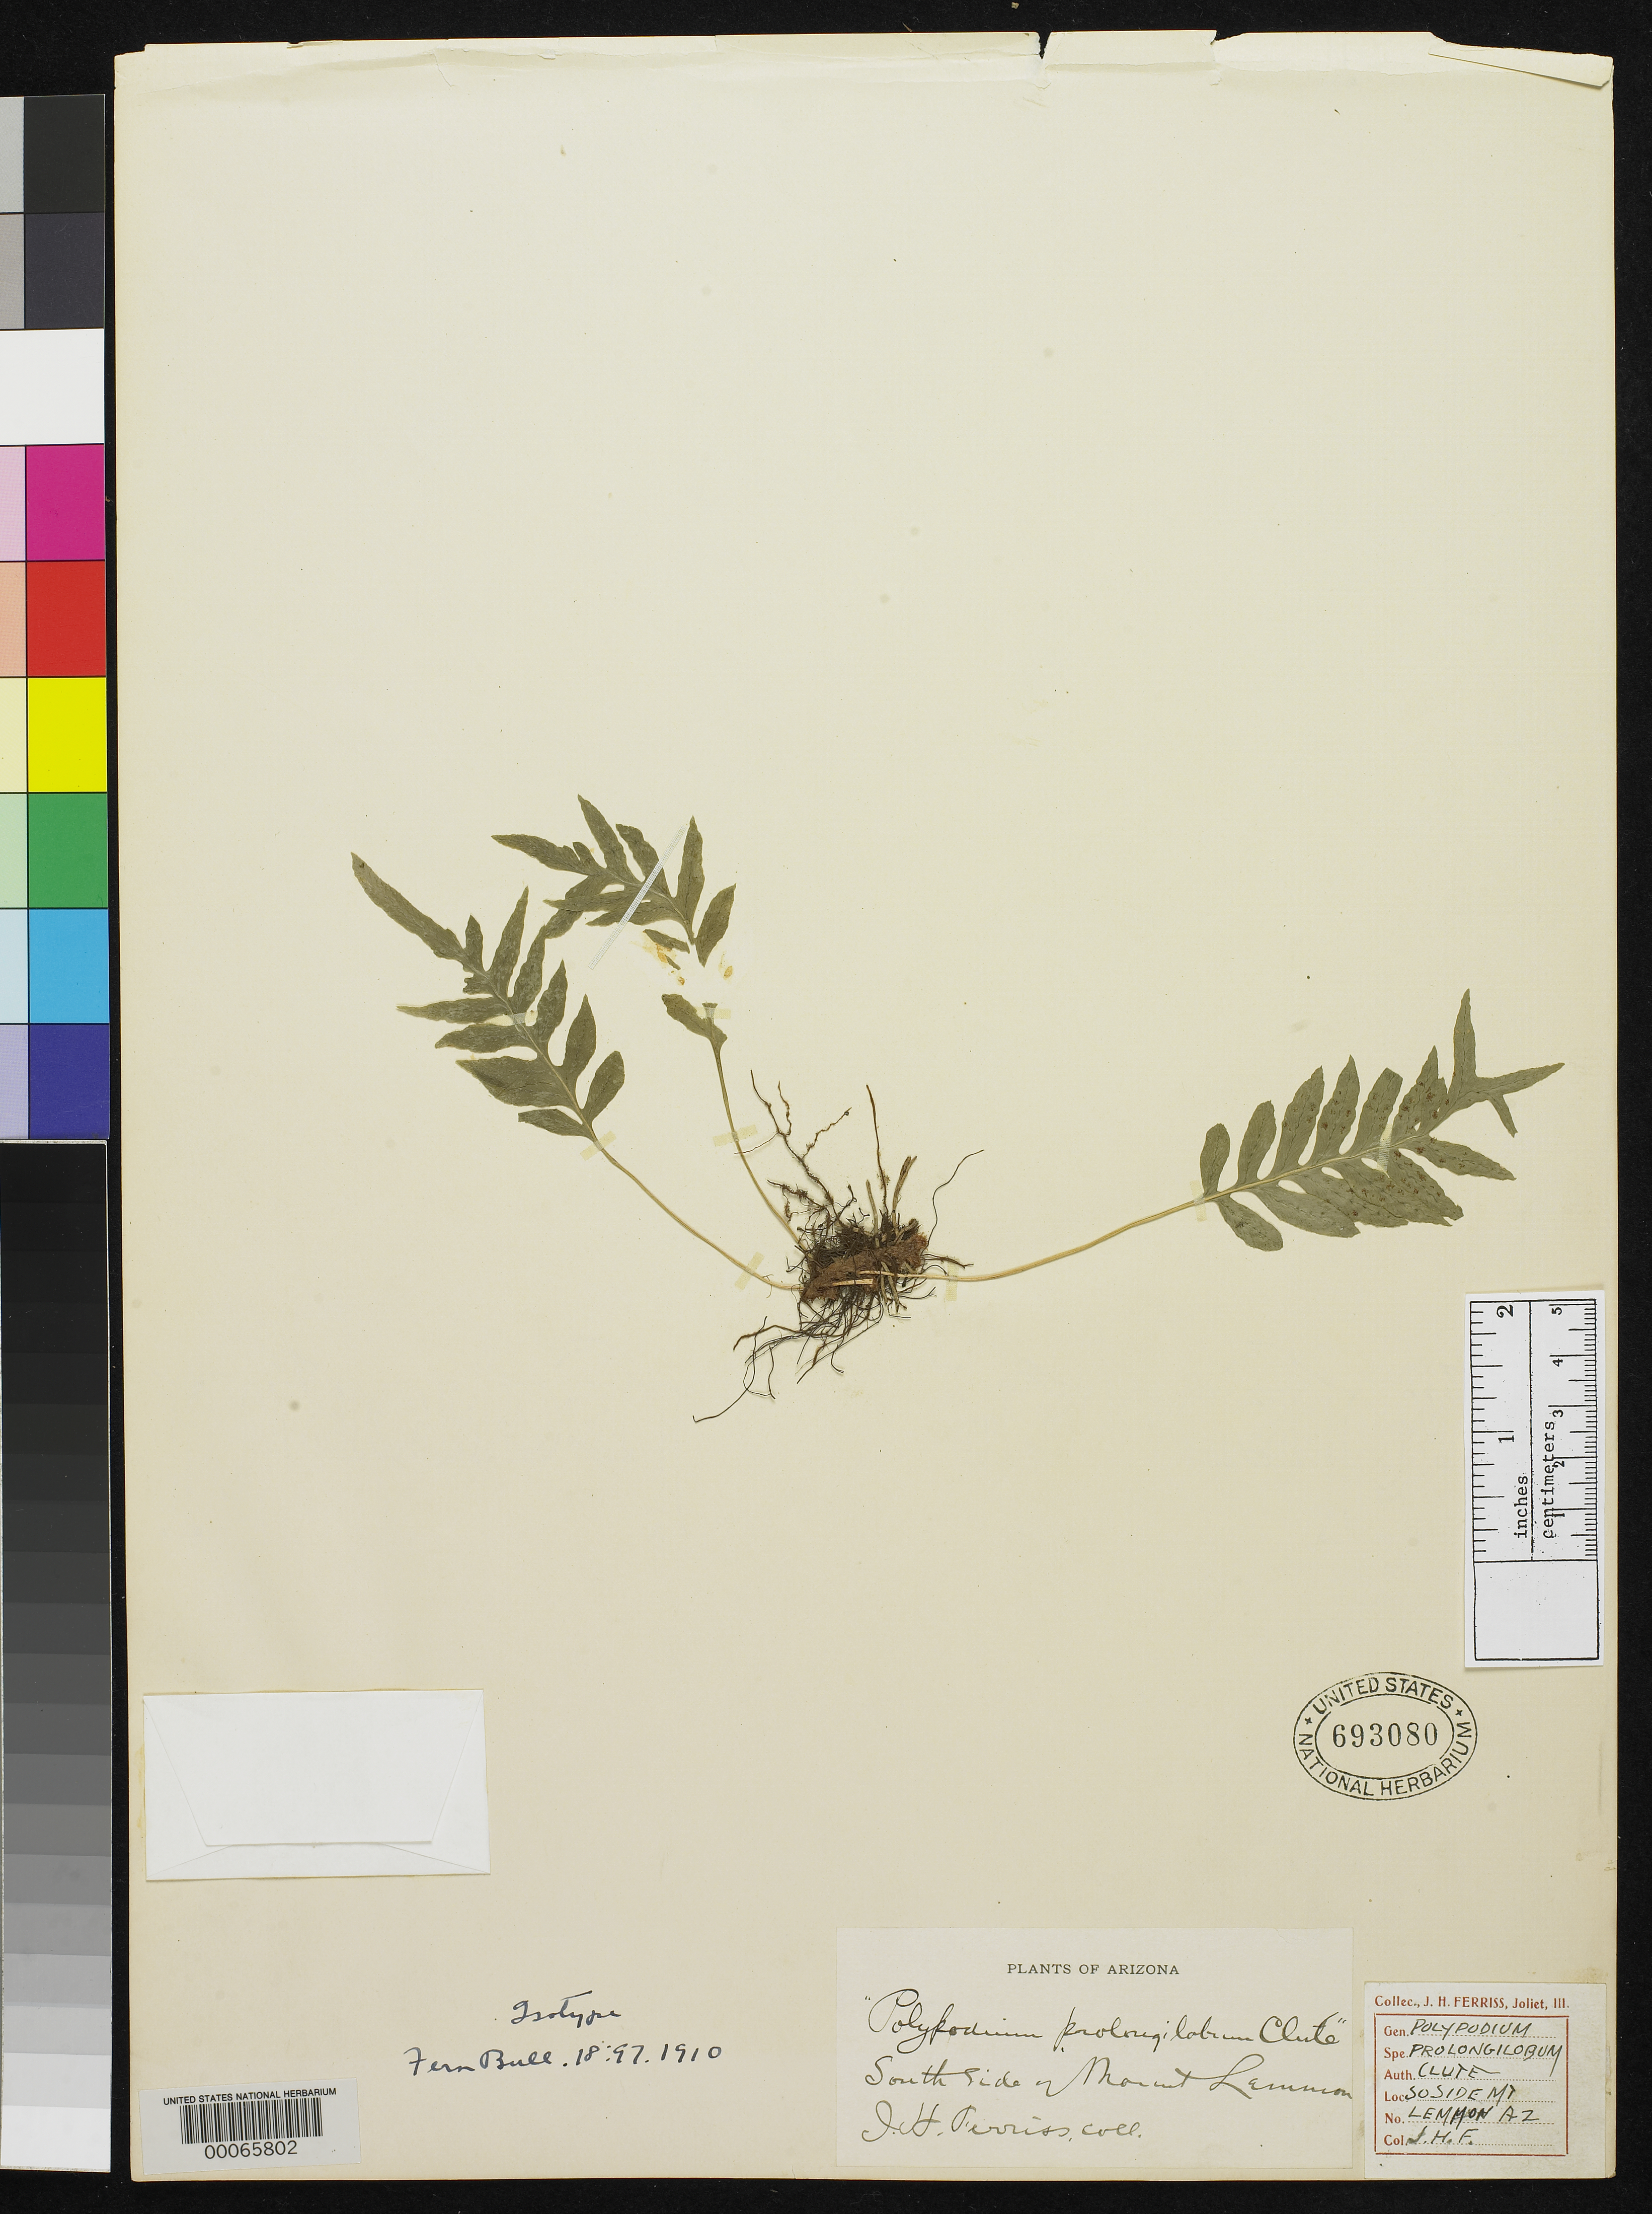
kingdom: Plantae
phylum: Tracheophyta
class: Polypodiopsida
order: Polypodiales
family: Polypodiaceae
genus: Polypodium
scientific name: Polypodium prolongilobum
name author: Clute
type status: Type Collection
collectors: J. Ferriss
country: United States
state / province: Arizona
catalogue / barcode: US 693080